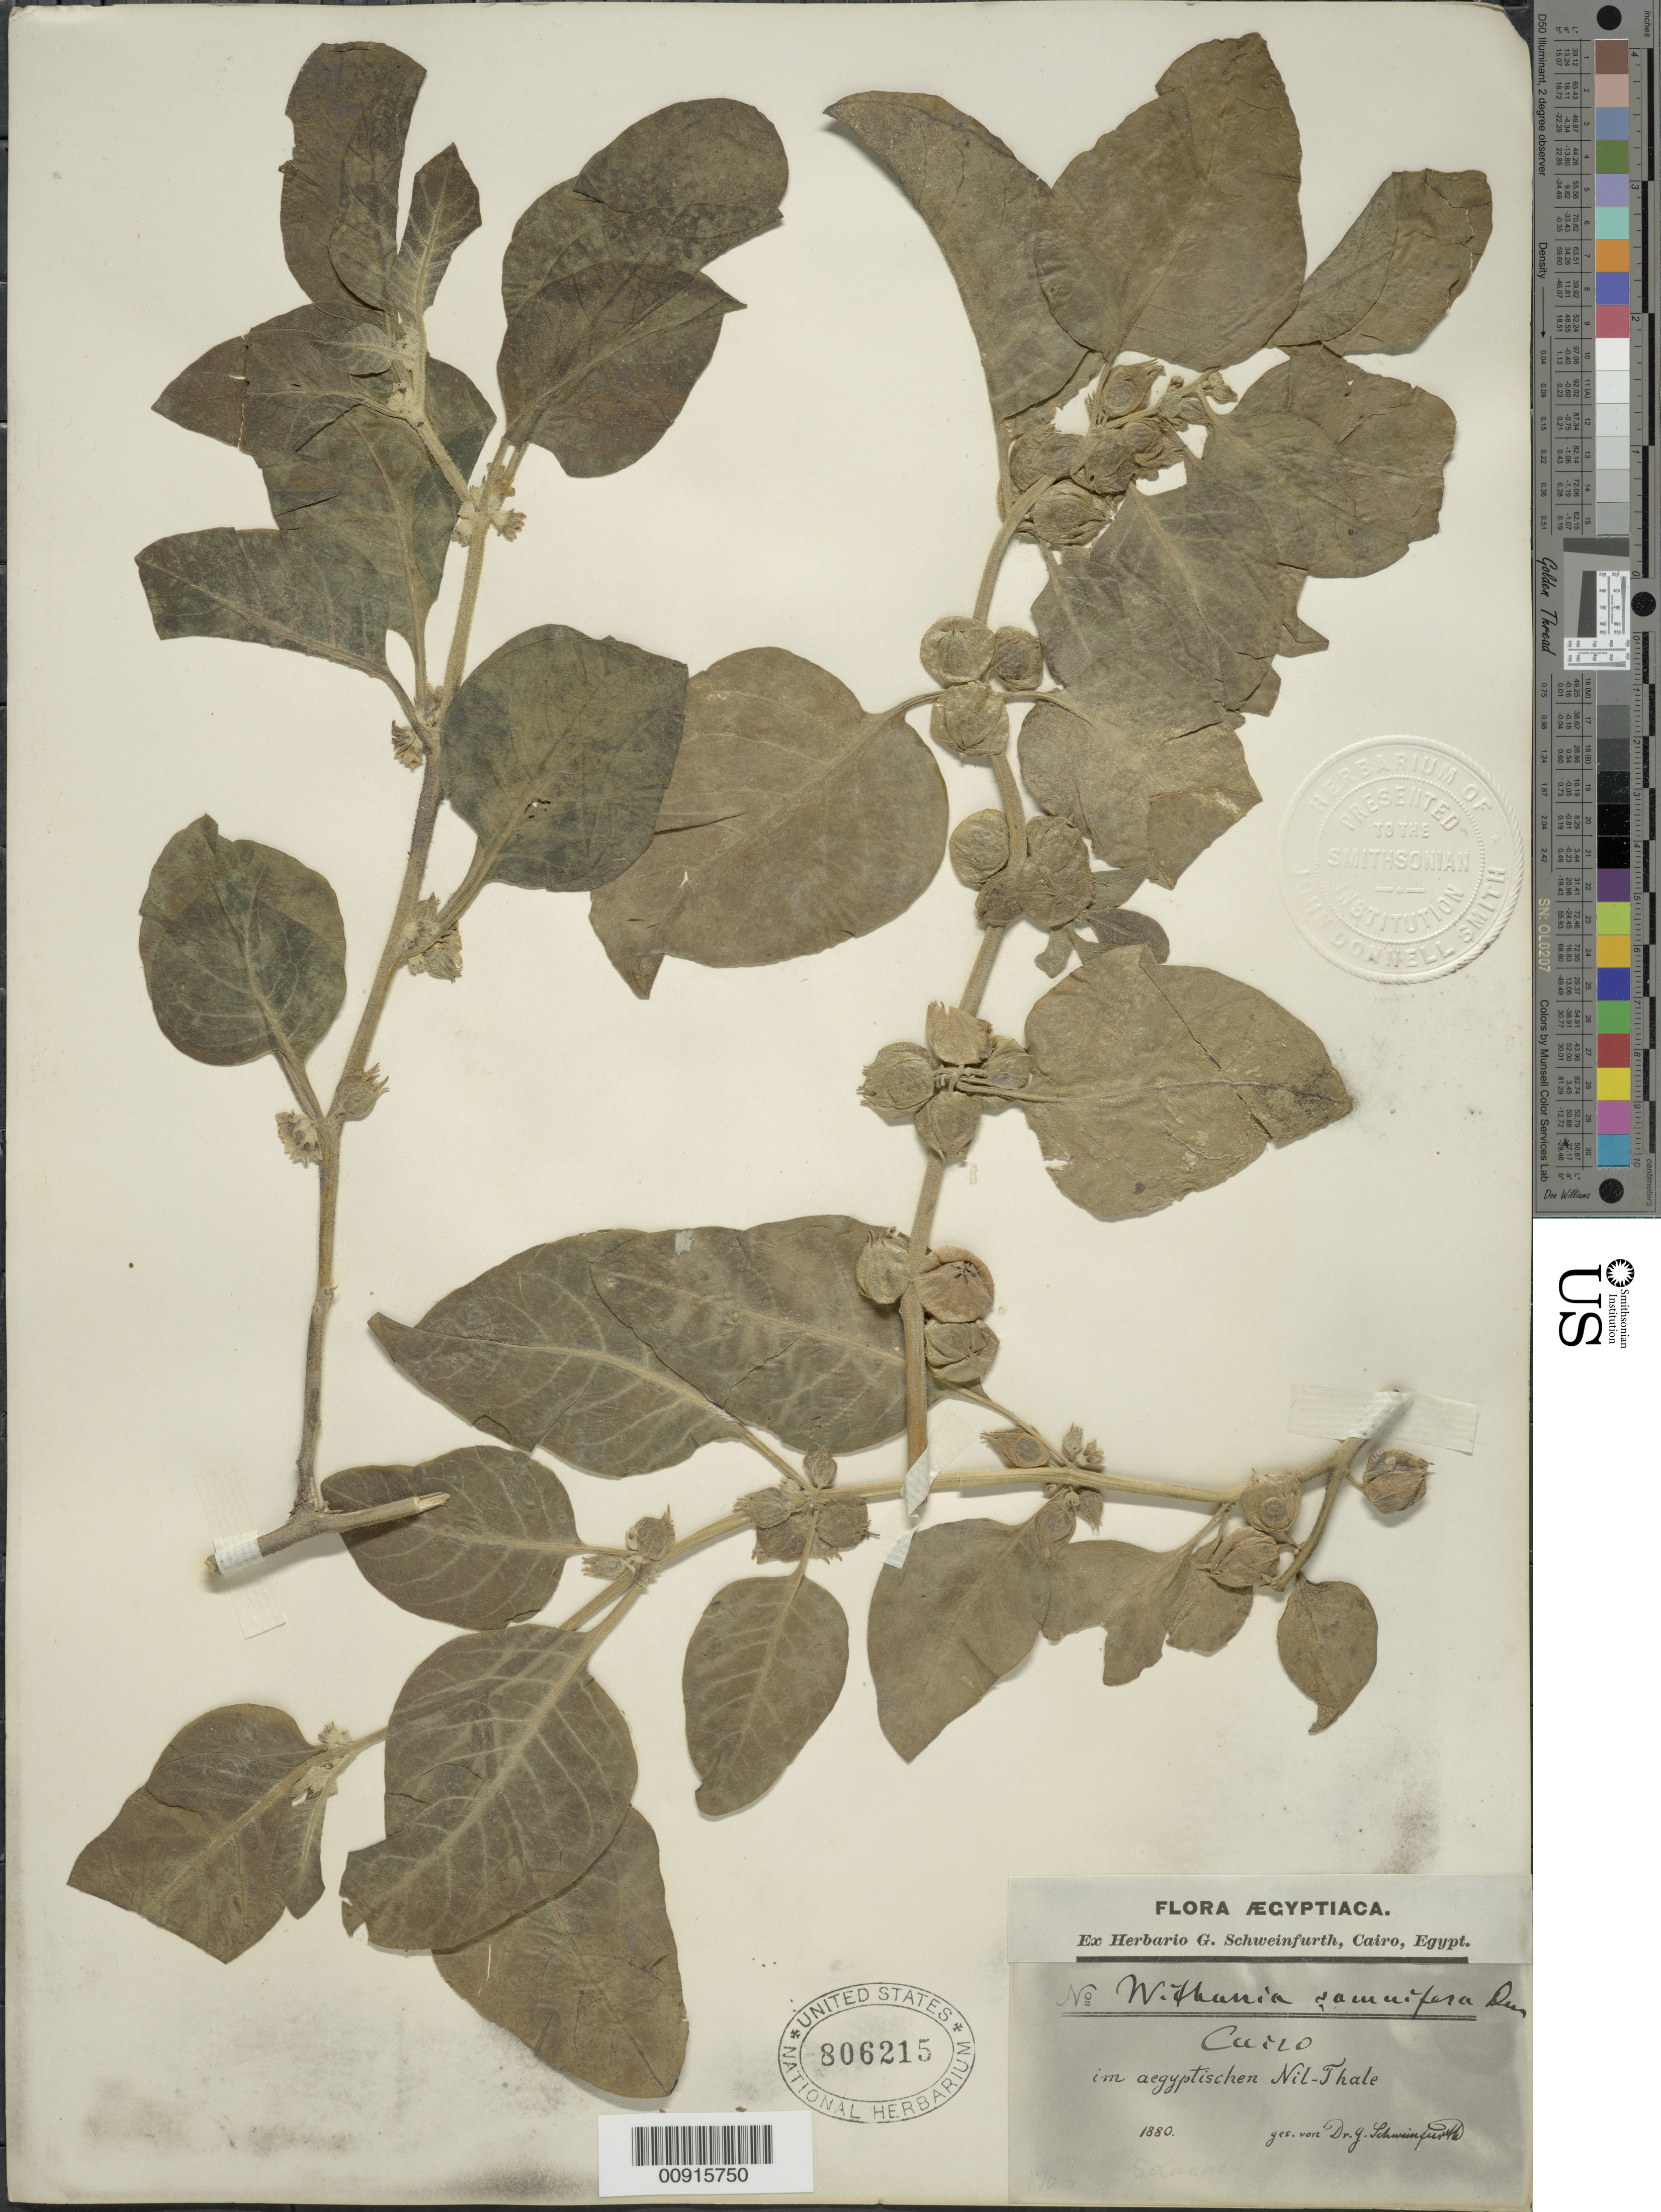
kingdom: Plantae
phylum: Tracheophyta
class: Magnoliopsida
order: Solanales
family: Solanaceae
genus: Withania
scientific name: Withania somnifera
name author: (L.) Dunal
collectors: G. A. Schweinfurth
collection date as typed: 1880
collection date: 1880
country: Egypt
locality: Cairo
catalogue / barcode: US 806215